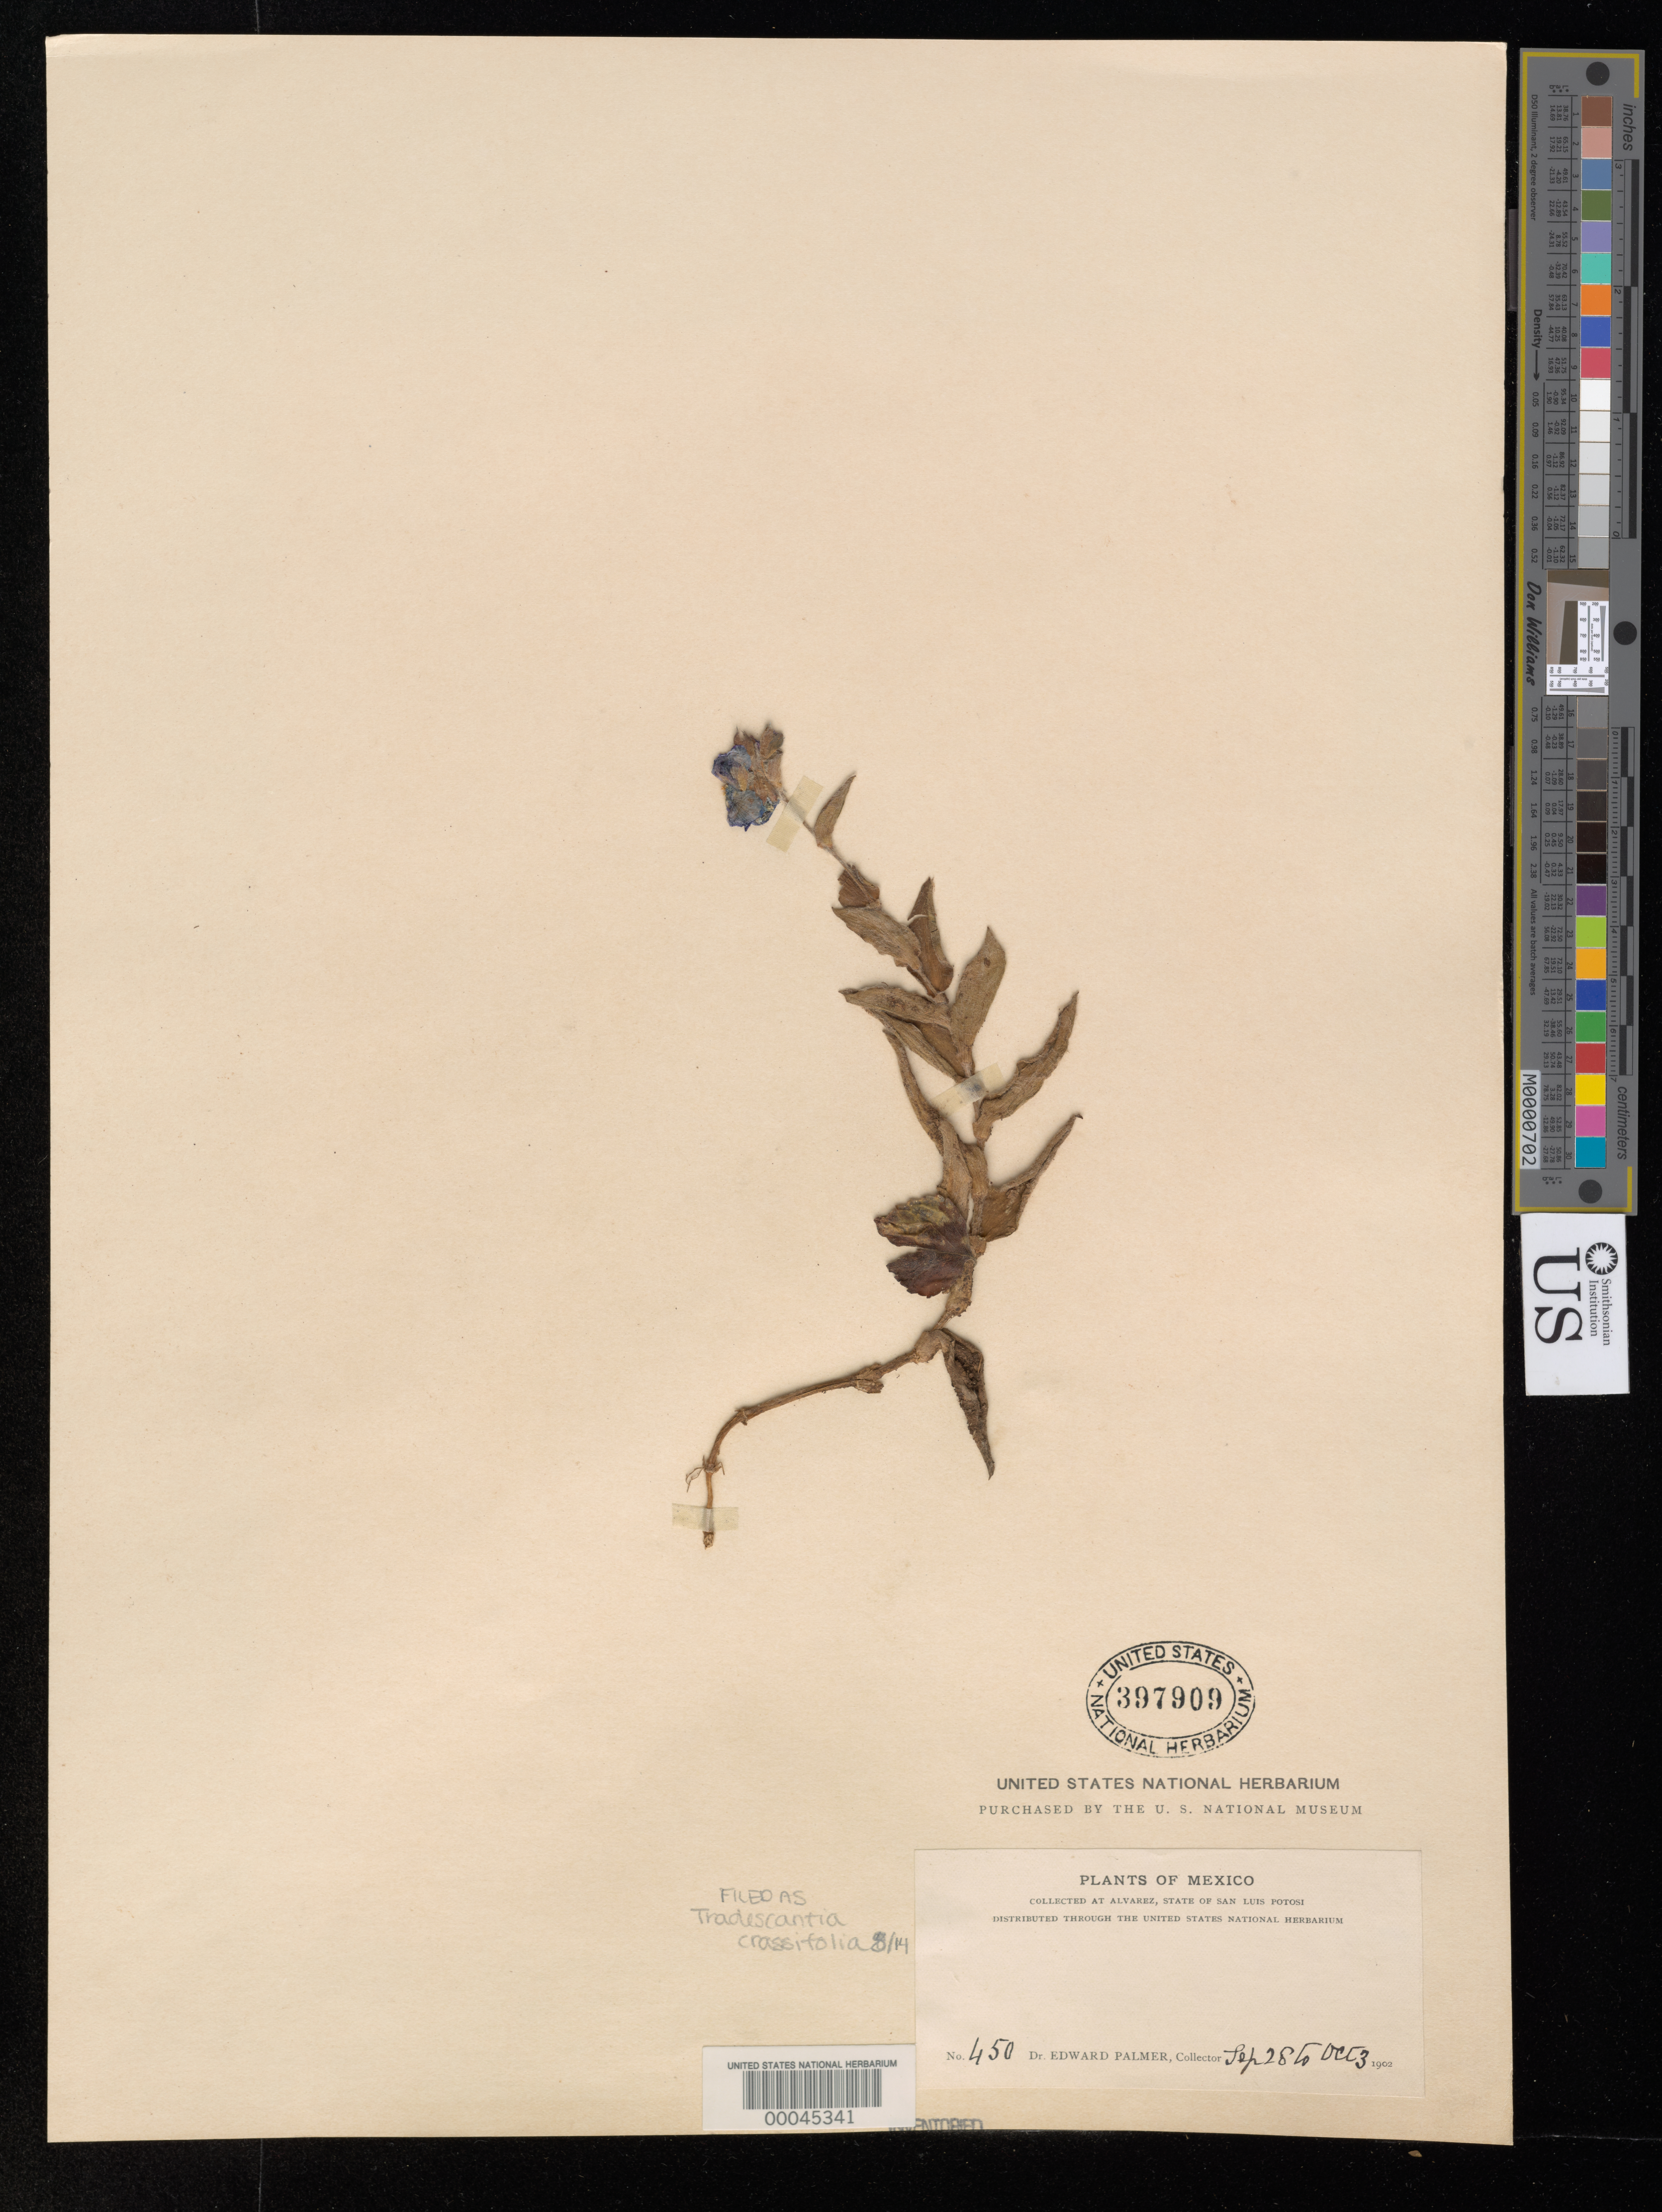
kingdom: Plantae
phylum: Tracheophyta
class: Liliopsida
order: Commelinales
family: Commelinaceae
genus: Tradescantia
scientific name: Tradescantia crassifolia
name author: Cav.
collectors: E. Palmer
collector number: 450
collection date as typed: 28 Sep 1902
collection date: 1902-09-28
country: Mexico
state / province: San Luis Potosí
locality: Alvarez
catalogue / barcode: US 397909